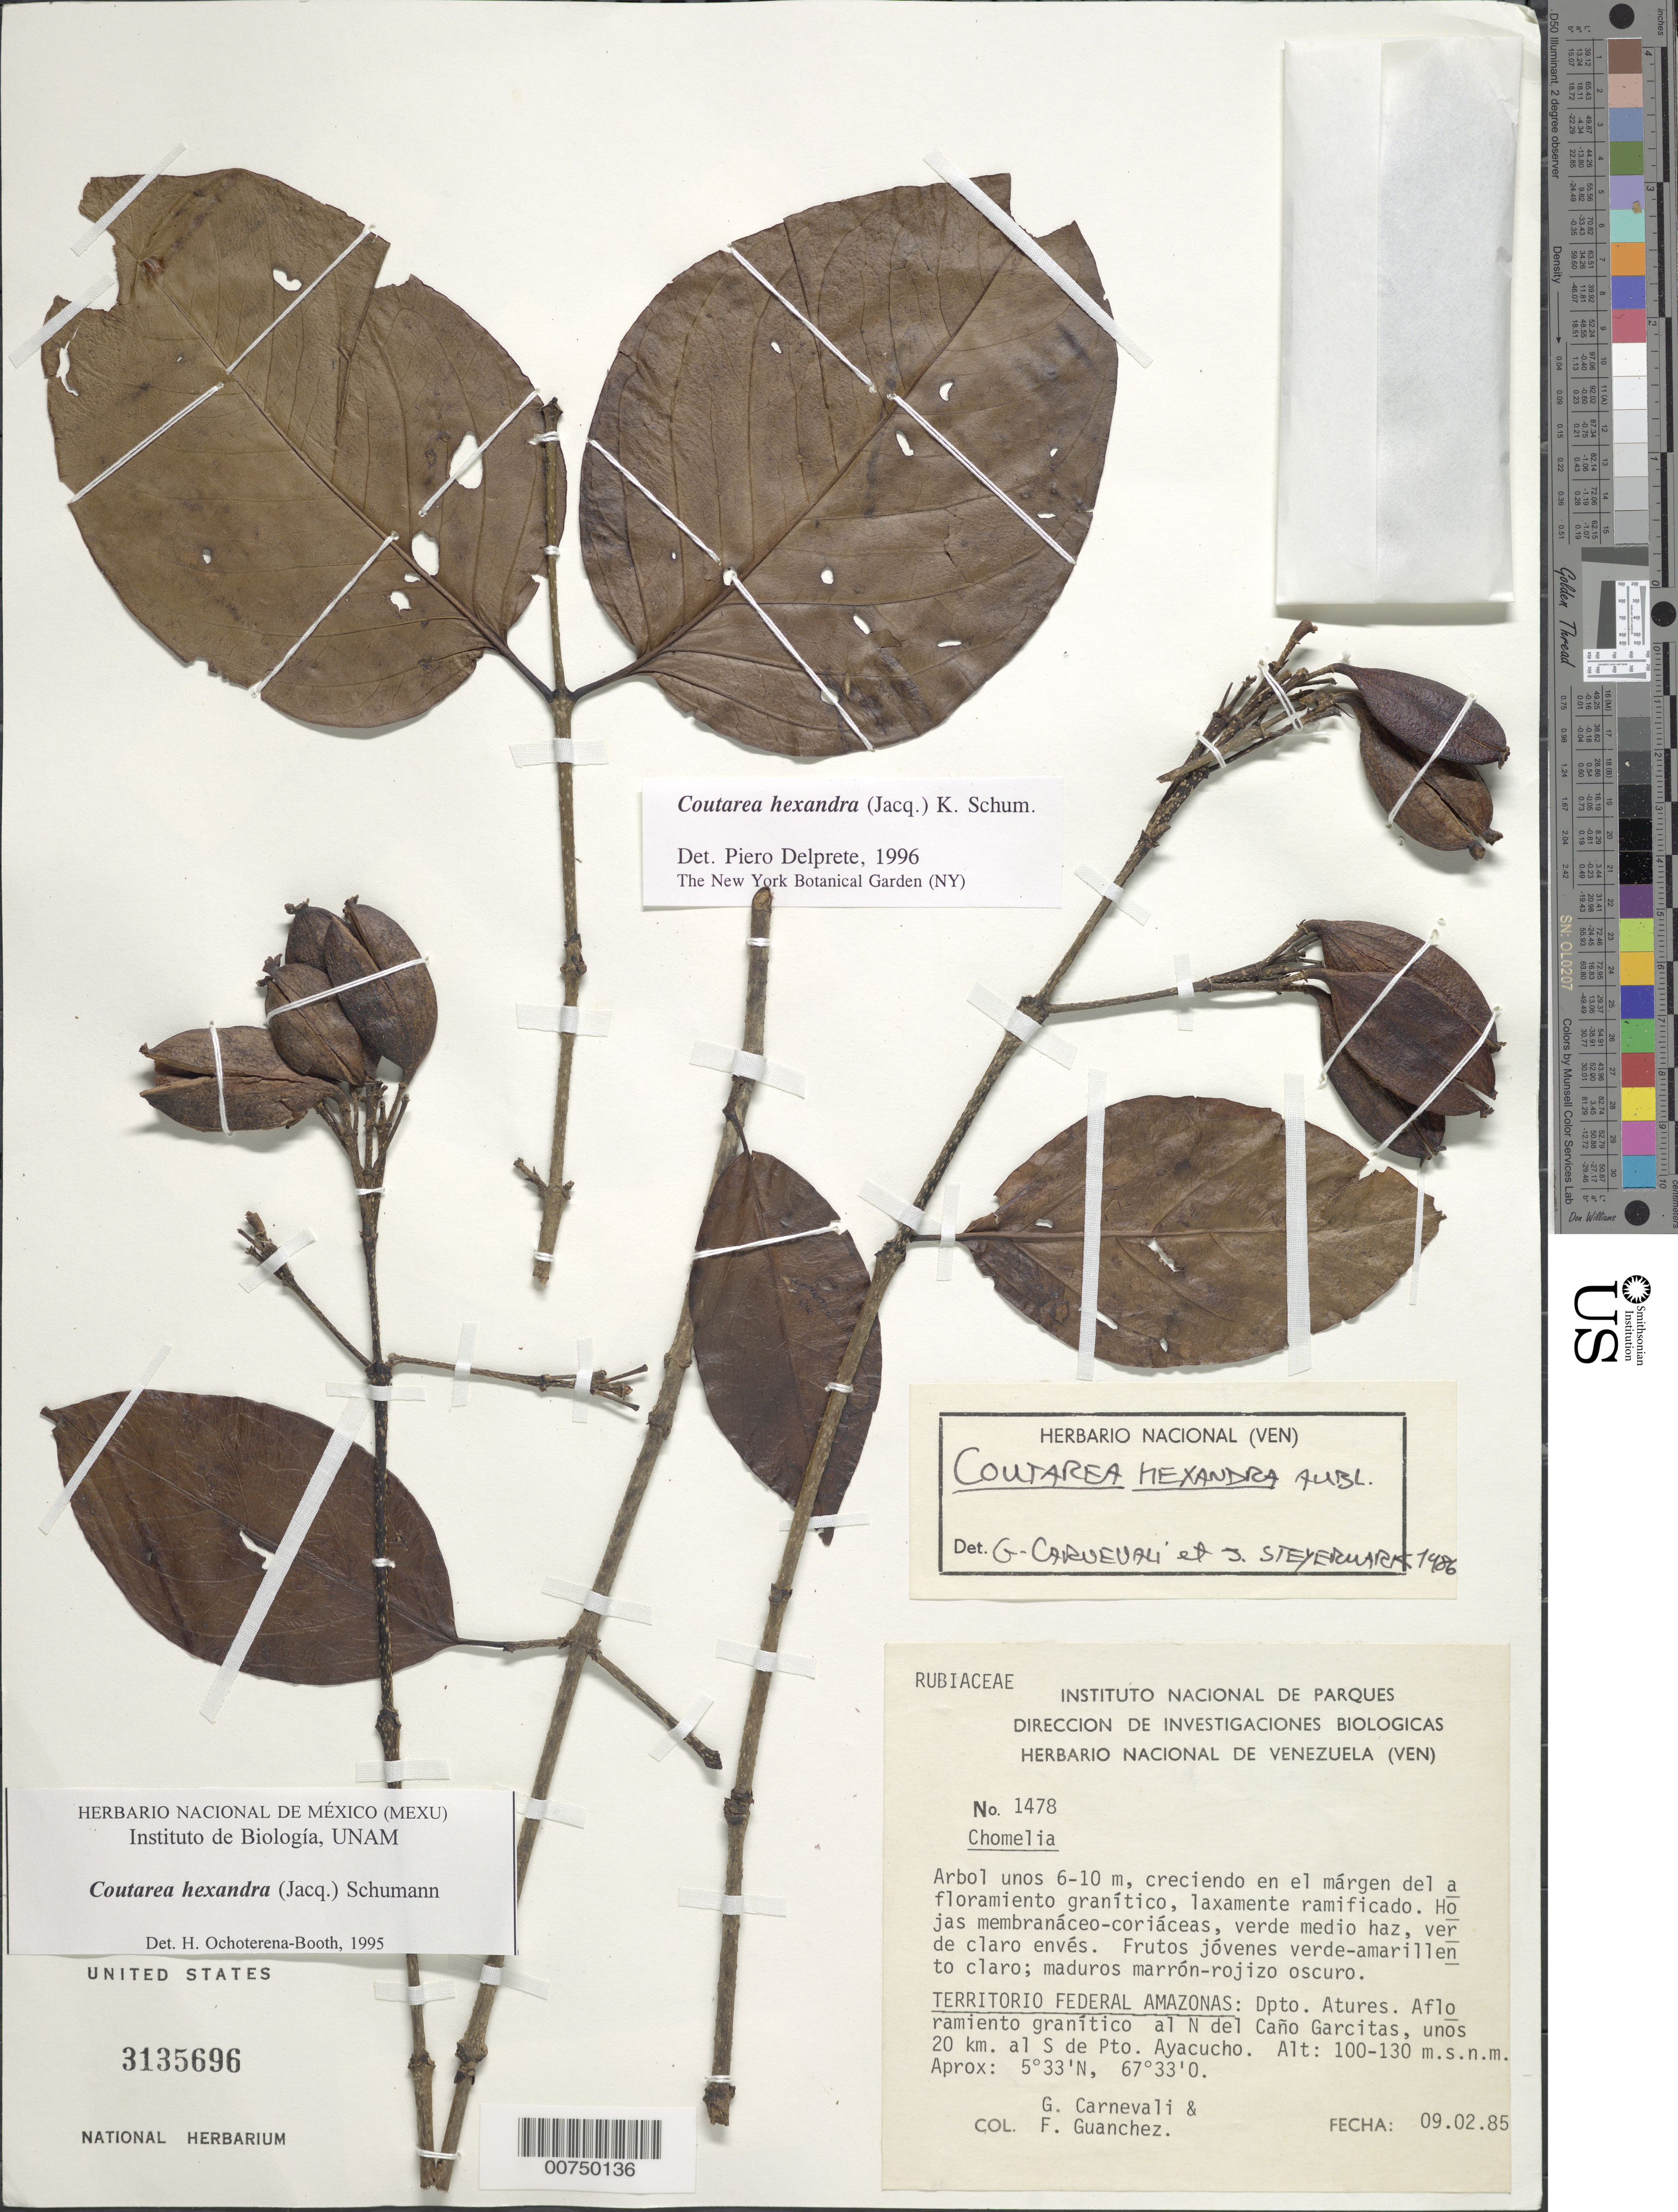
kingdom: Plantae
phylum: Tracheophyta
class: Magnoliopsida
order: Gentianales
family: Rubiaceae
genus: Coutarea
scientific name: Coutarea hexandra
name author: (Jacq.) K. Schum.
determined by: Ochoterena-B., H.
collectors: G. Carnevali & F. Guánchez M.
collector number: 1478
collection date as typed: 9-Feb-85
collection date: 1985-02-09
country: Venezuela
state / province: Amazonas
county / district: Atures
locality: Puerto Ayacucho, 20 km S of, N del Caño Garcitas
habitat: Afloramiento granitico; creciendo en el margen del afloramiento granitico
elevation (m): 100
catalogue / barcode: US 3135696